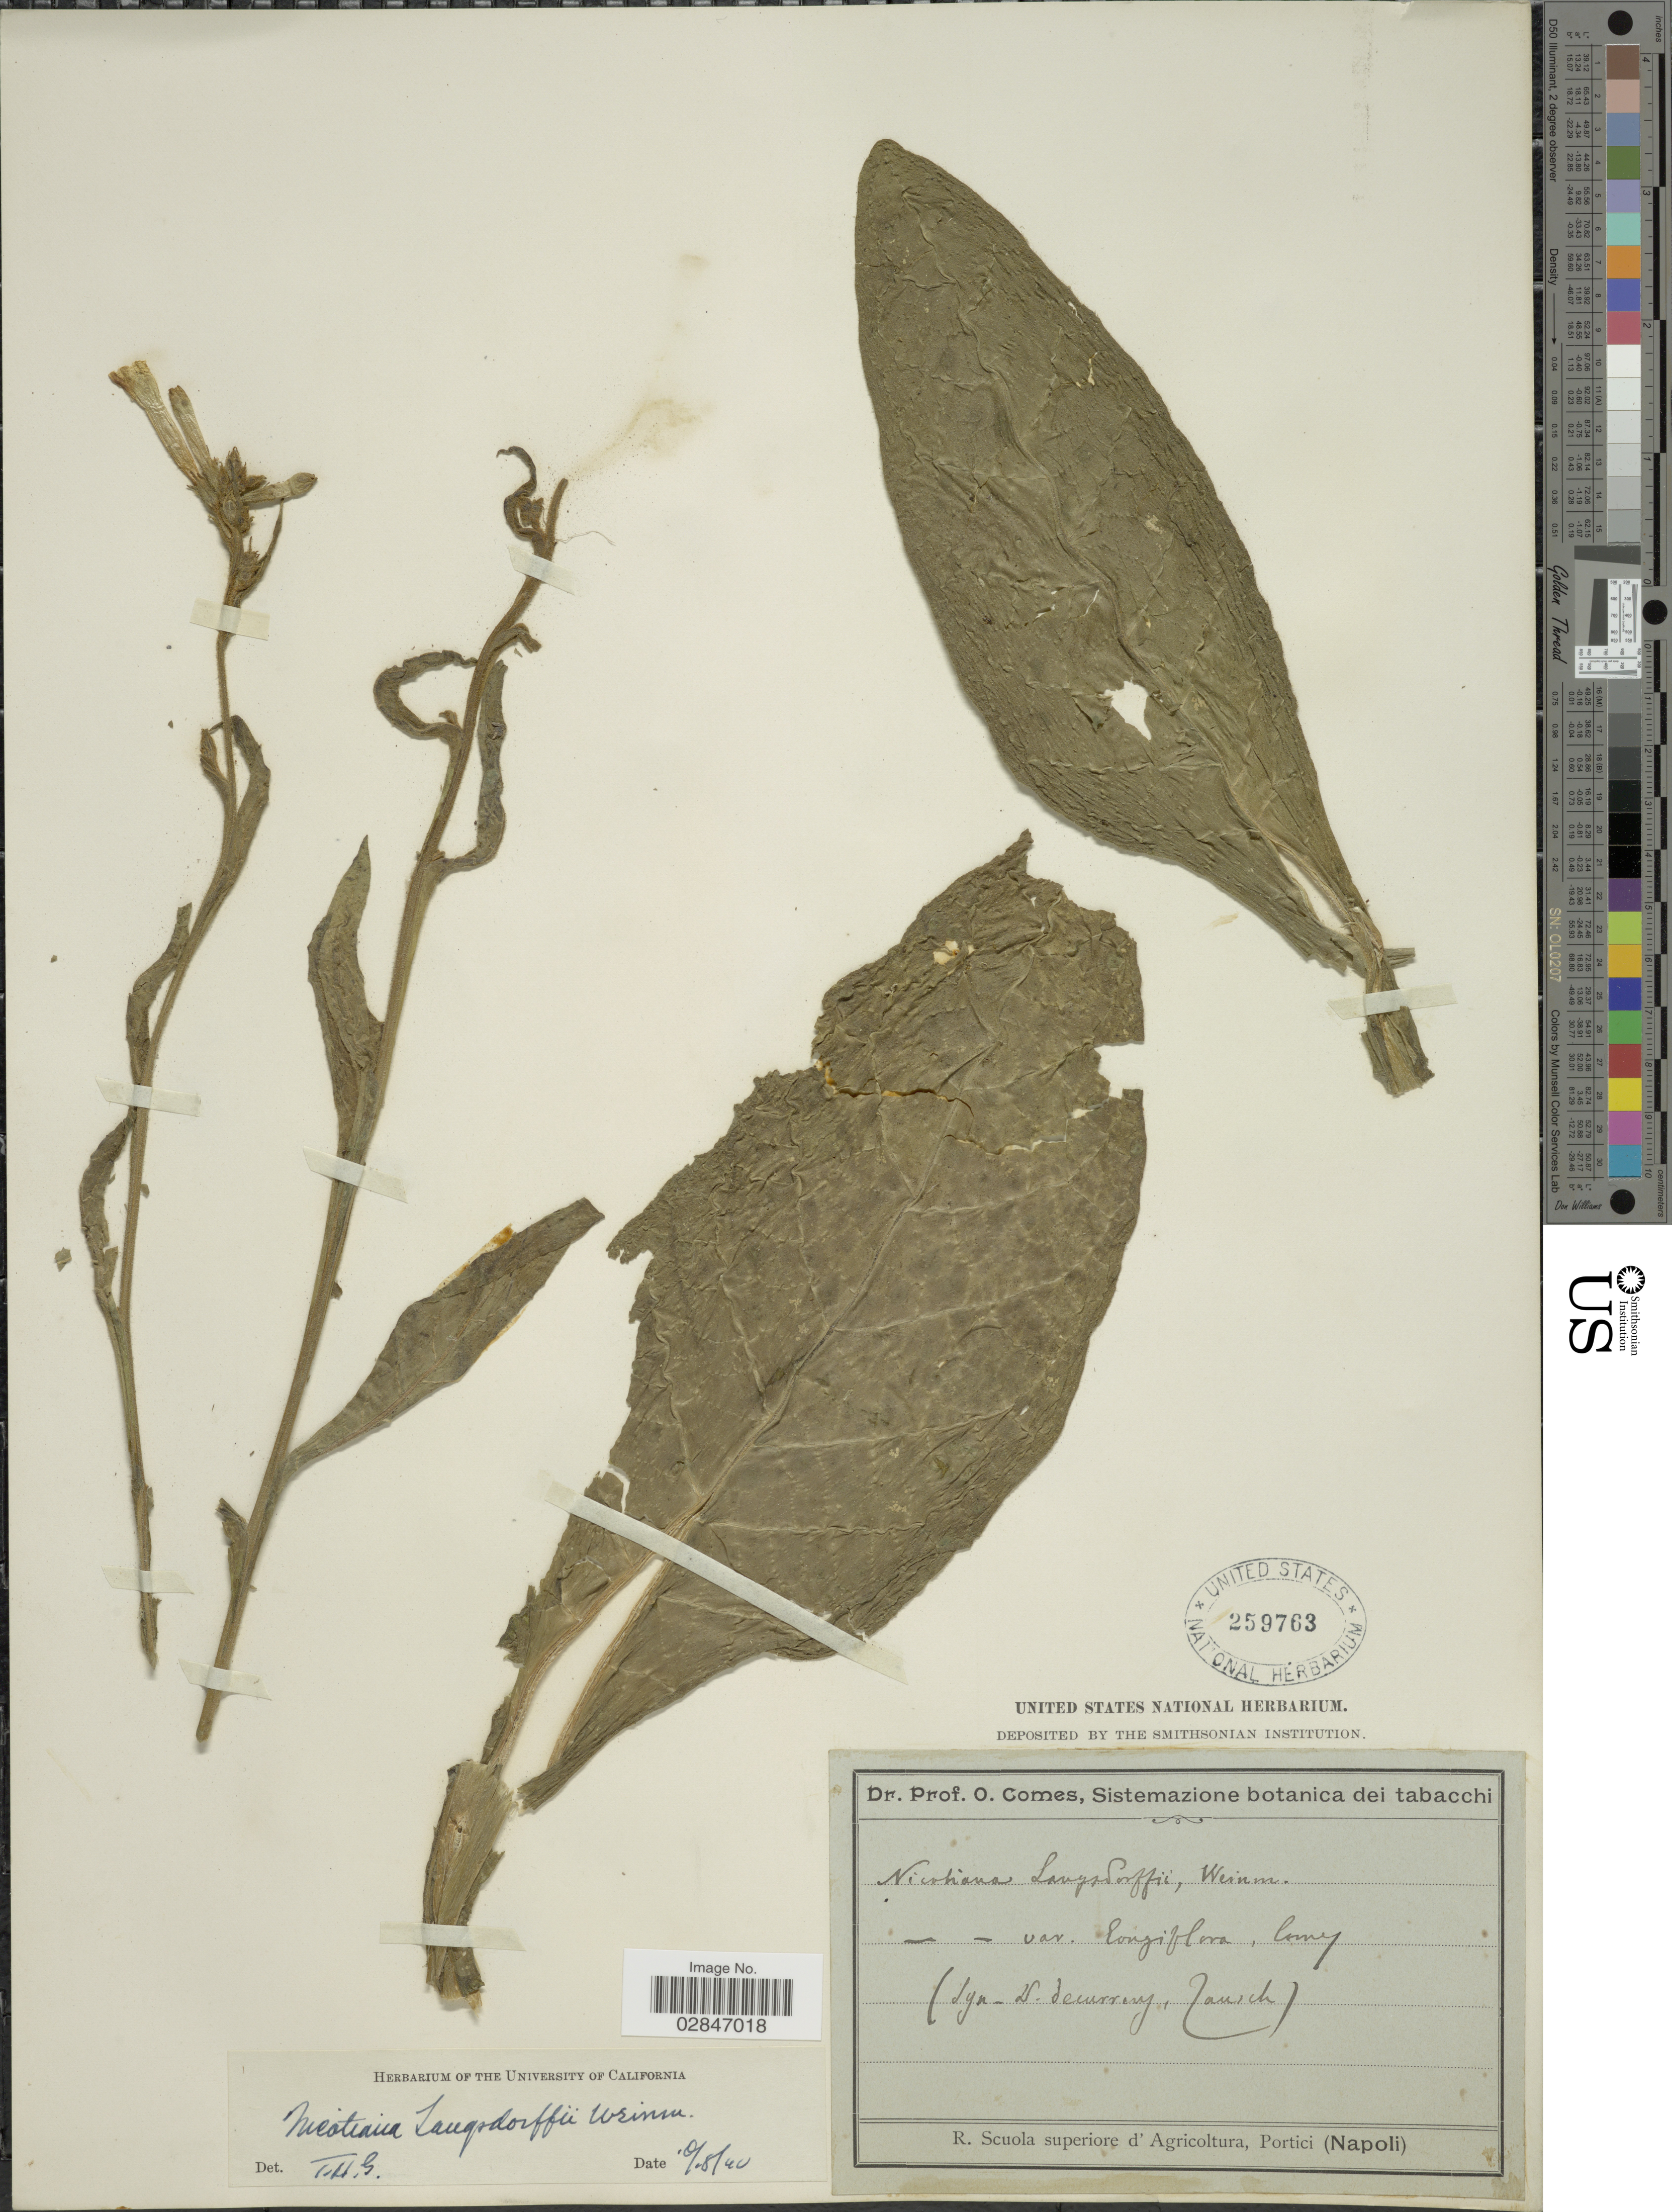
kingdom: Plantae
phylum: Tracheophyta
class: Magnoliopsida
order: Solanales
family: Solanaceae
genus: Nicotiana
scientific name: Nicotiana langsdorffii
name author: Weinm.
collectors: O. Comes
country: Italy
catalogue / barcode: US 259763